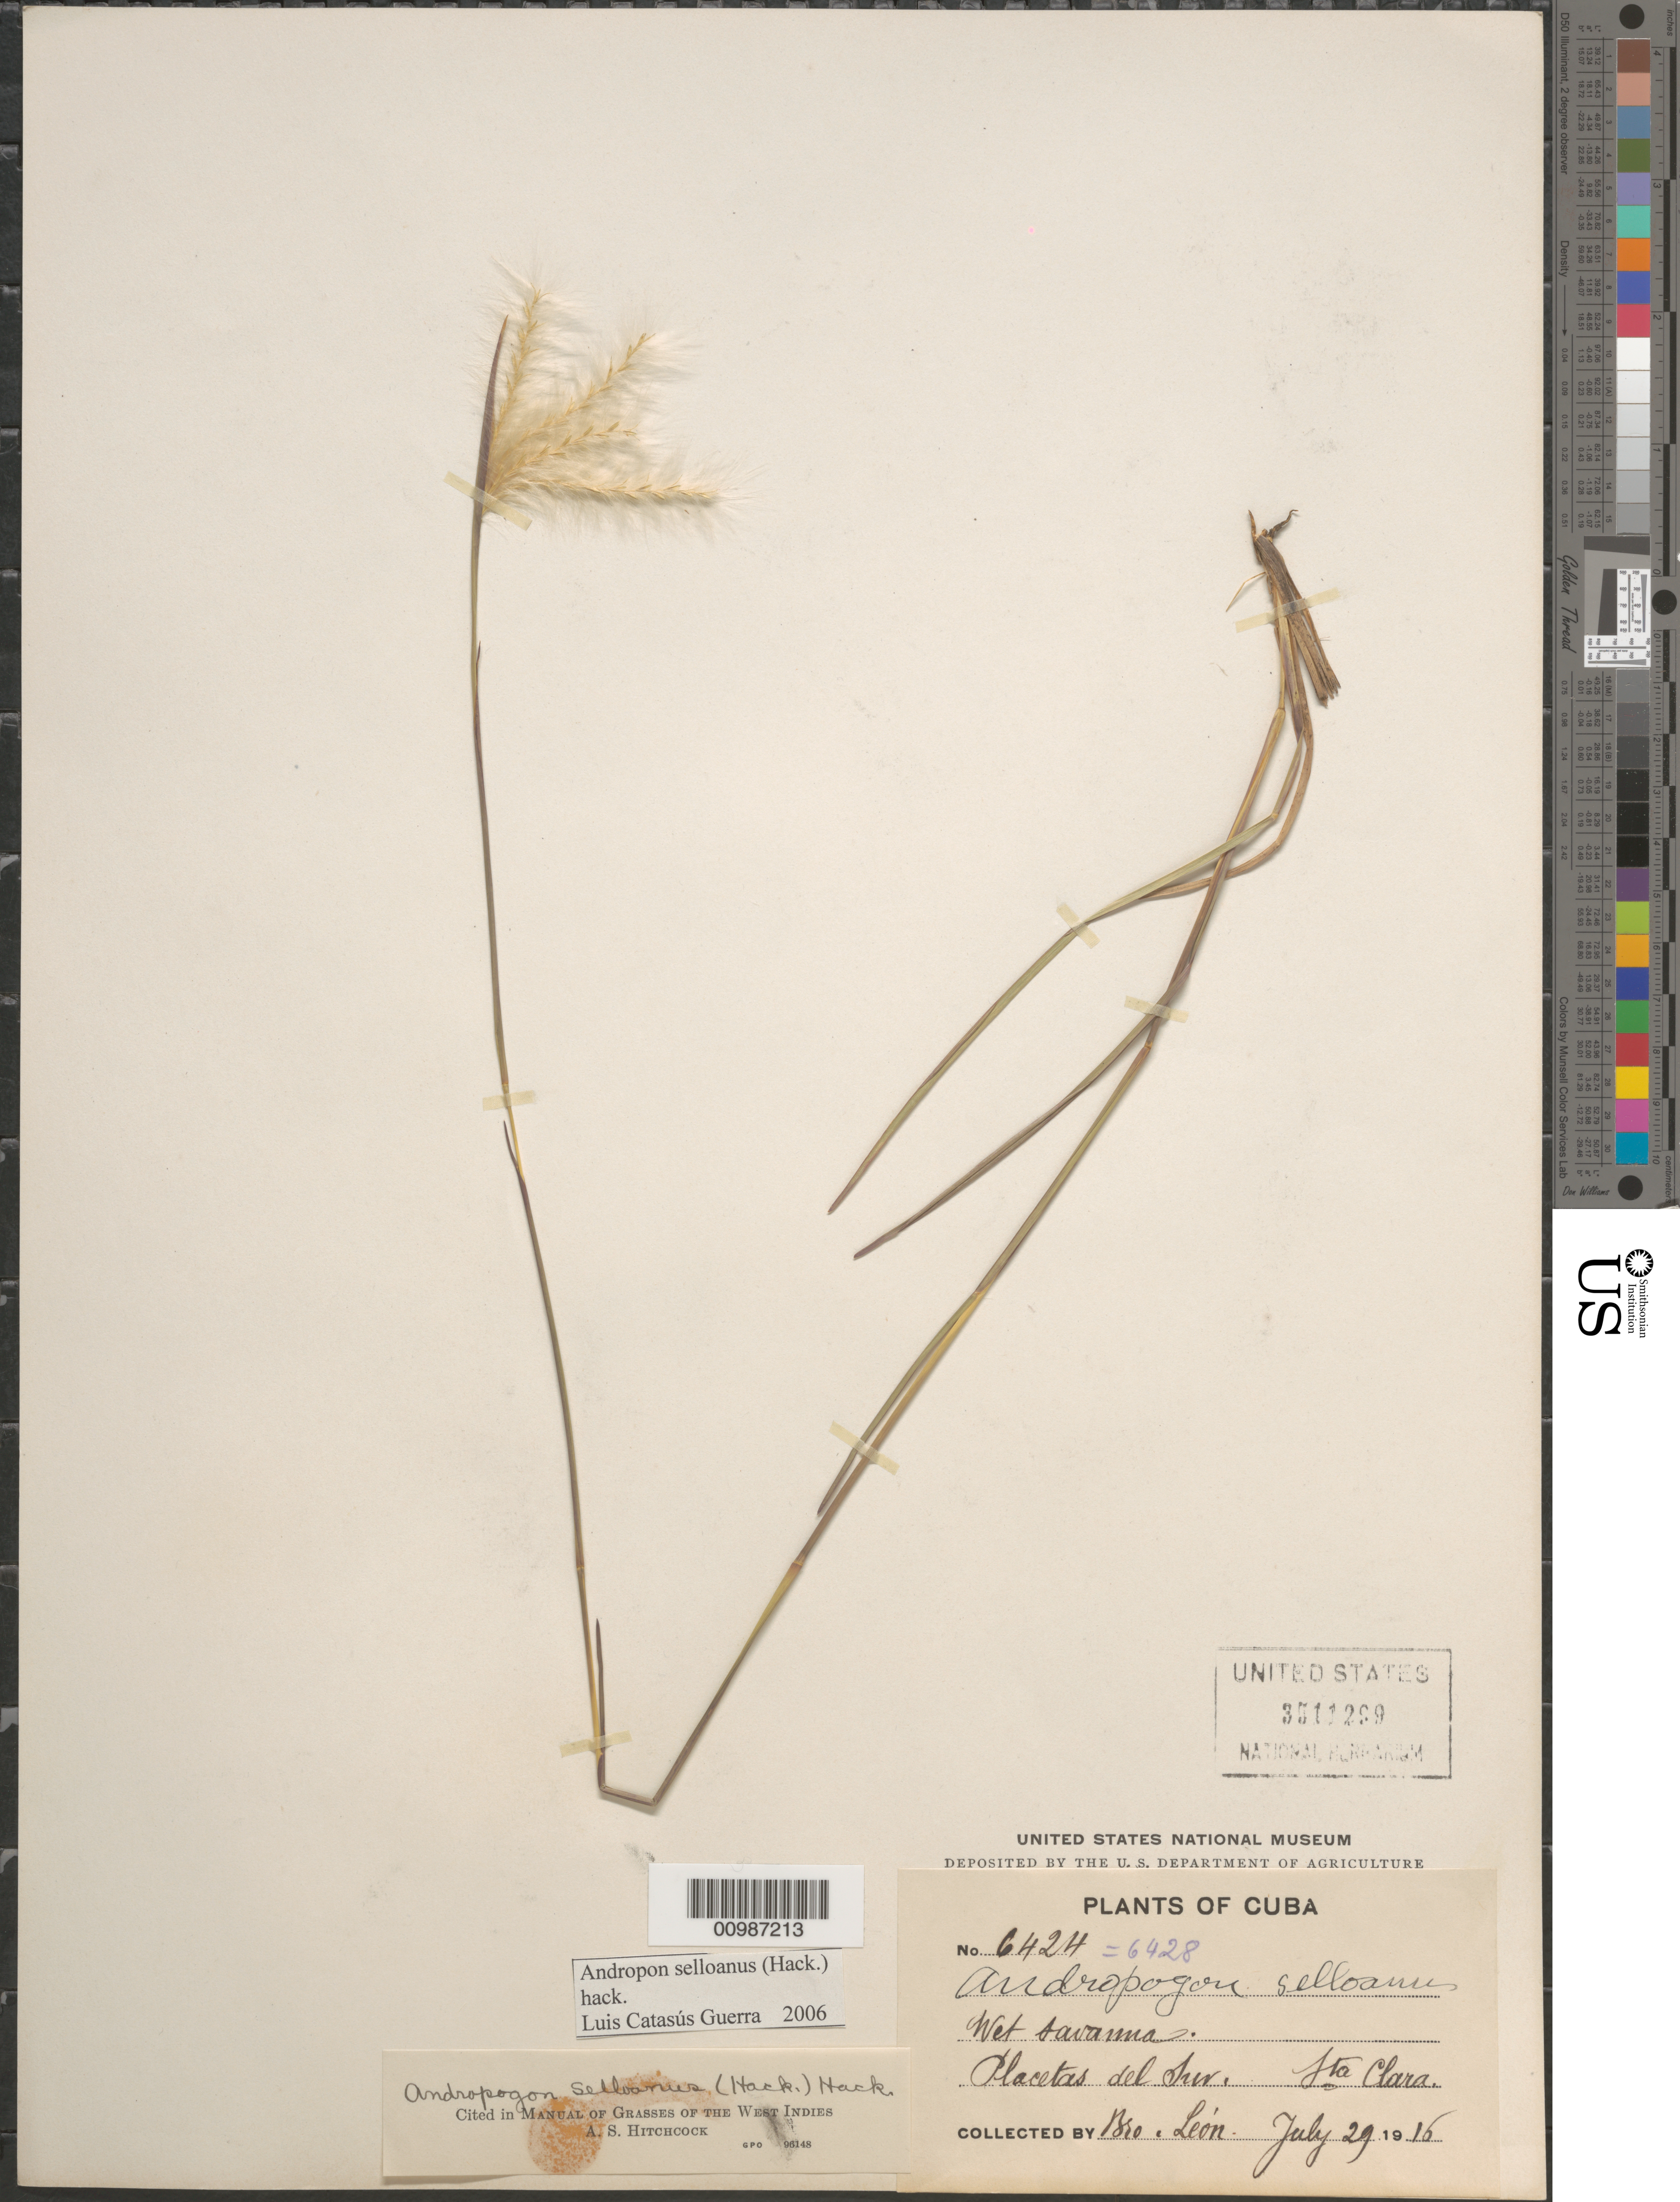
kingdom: Plantae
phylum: Tracheophyta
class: Liliopsida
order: Poales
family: Poaceae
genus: Andropogon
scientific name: Andropogon selloanus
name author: (Hack.) Hack.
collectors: Bro. León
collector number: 6424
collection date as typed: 29 Jul 1916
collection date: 1916-07-29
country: Cuba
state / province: Villa Clara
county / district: Santa Clara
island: Cuba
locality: Placetas del Sur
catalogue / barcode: US 3511299